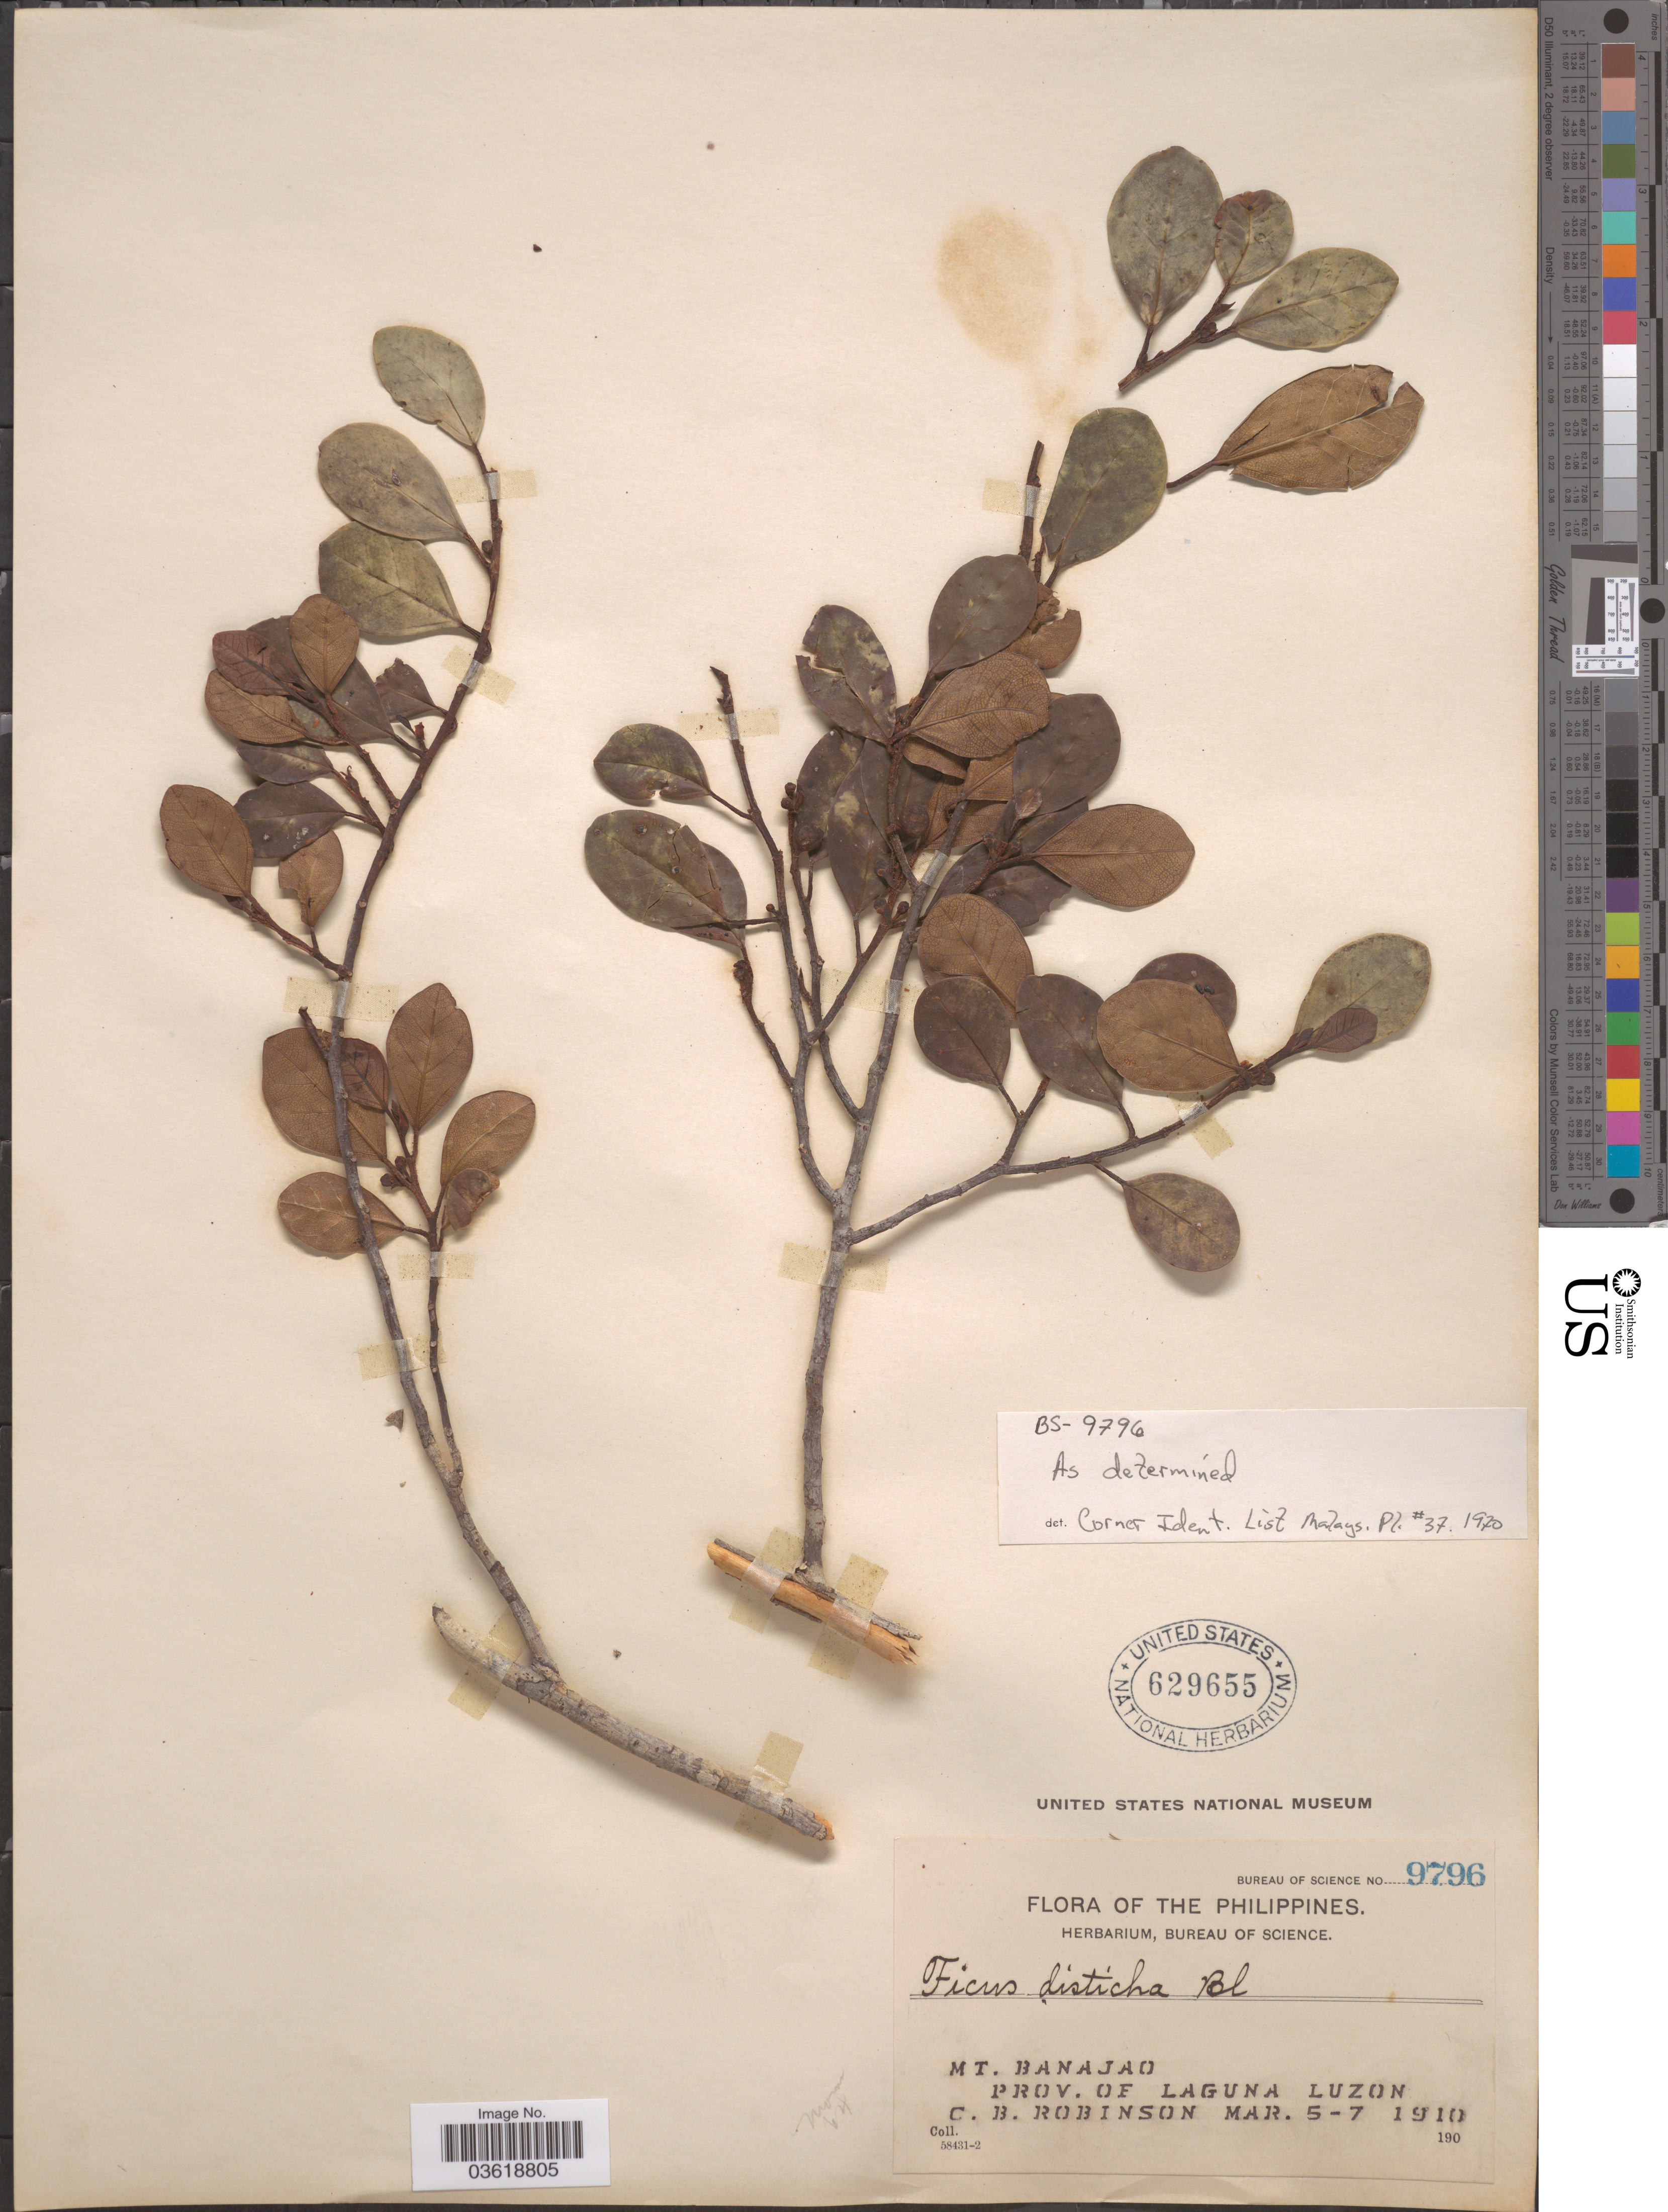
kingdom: Plantae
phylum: Tracheophyta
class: Magnoliopsida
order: Rosales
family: Moraceae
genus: Ficus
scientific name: Ficus disticha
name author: Blume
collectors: C. Robinson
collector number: Bureau of Science 9796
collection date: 1910-03-05/1910-03-07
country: Philippines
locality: Mt. Banajao. Prov. of Laguna Luzon.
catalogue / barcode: US 629655